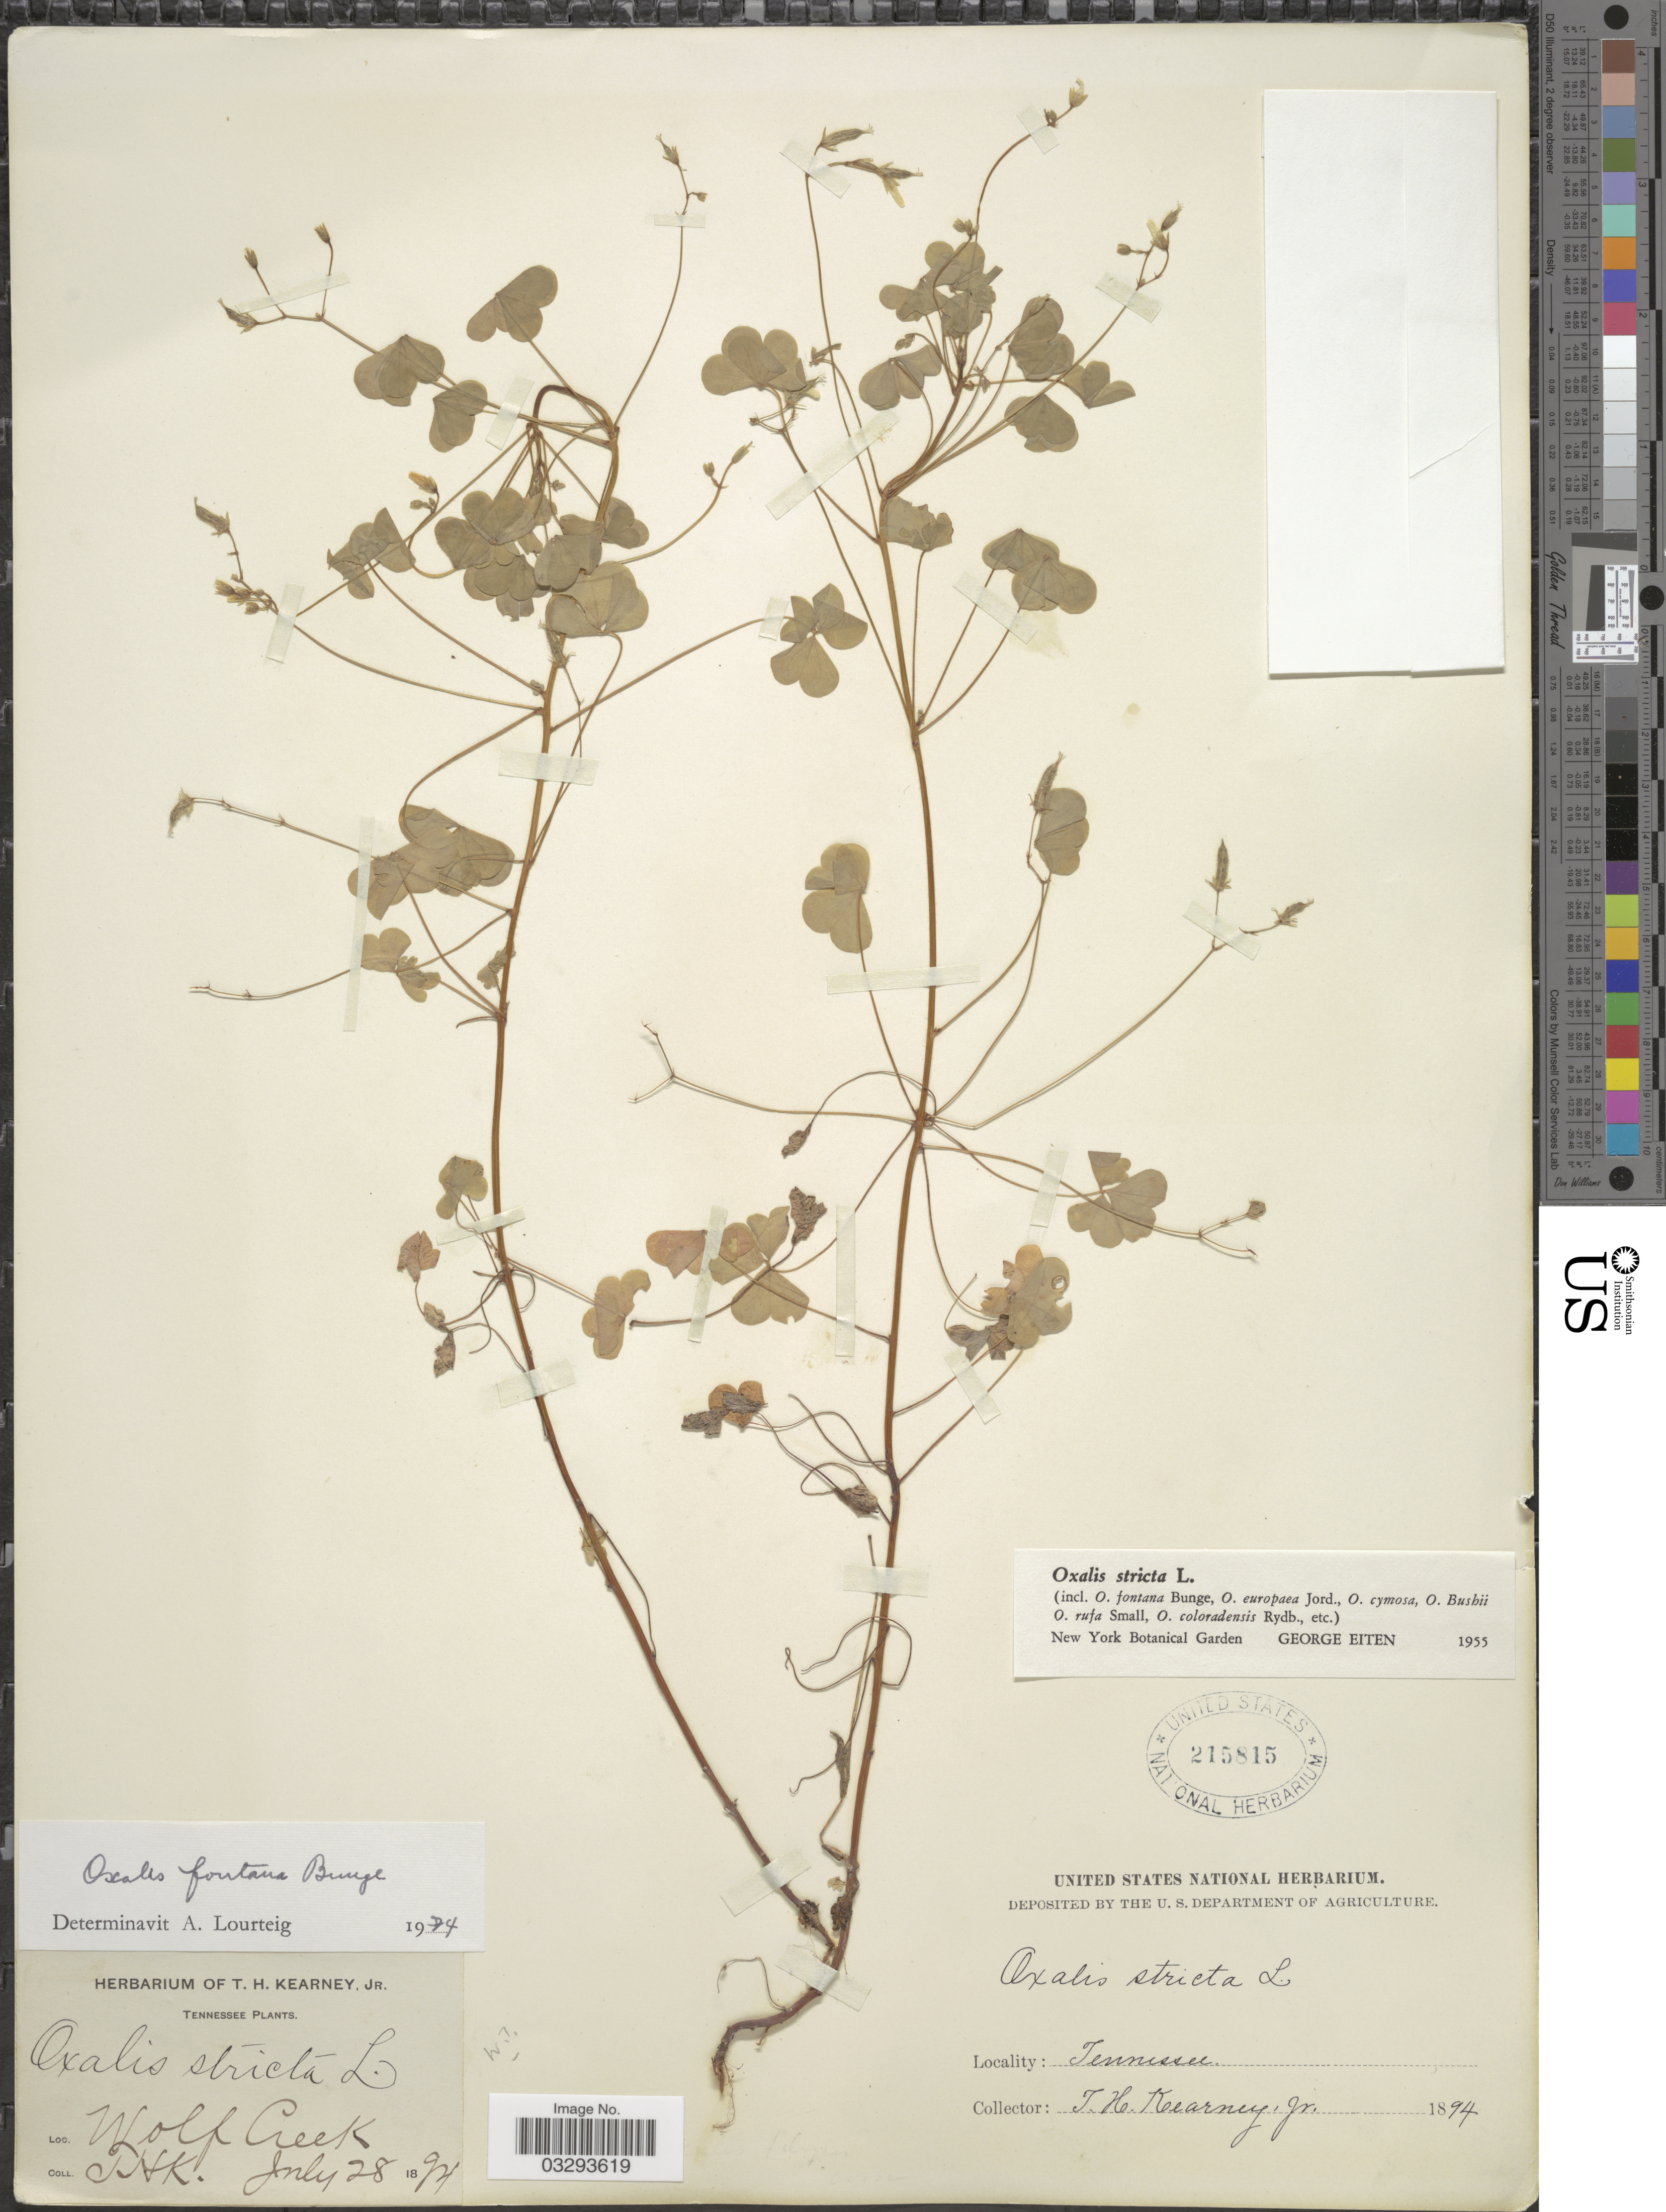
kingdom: Plantae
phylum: Tracheophyta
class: Magnoliopsida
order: Oxalidales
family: Oxalidaceae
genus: Oxalis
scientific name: Oxalis fontana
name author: Bunge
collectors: T. H. Kearney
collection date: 1894-07-28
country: United States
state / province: Tennessee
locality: Wolf Creek.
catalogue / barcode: US 215815